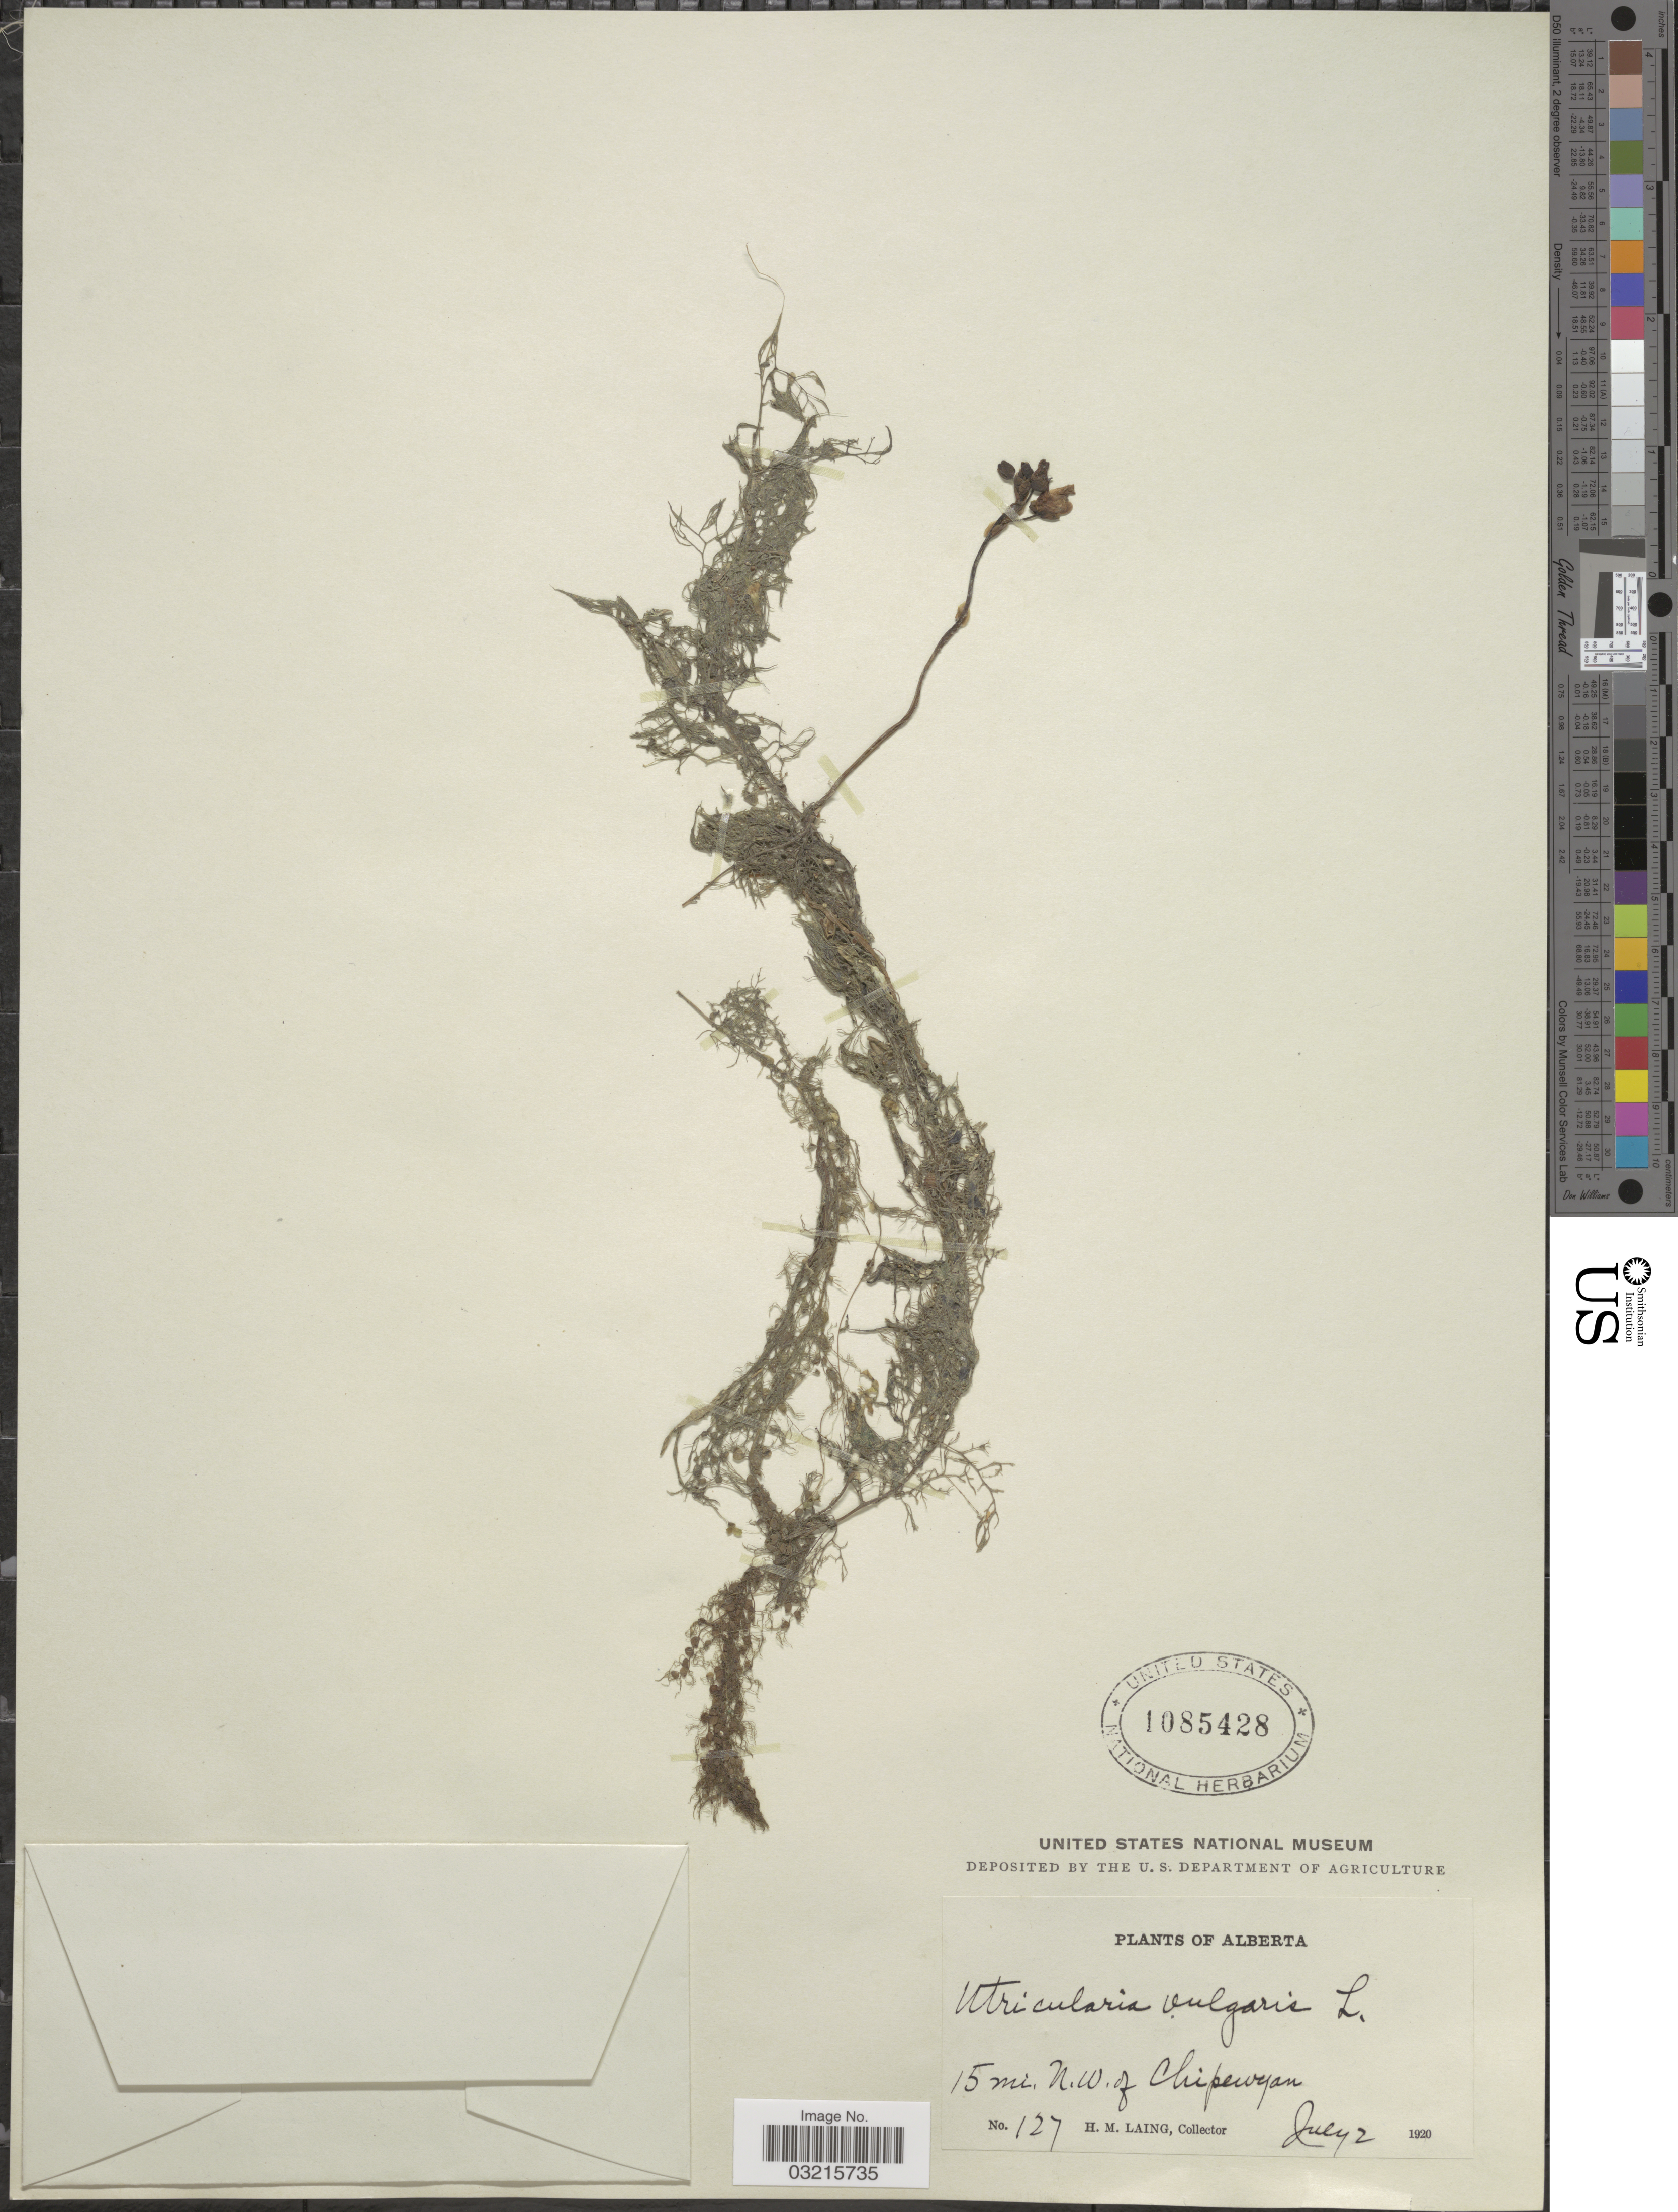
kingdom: Plantae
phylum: Tracheophyta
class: Magnoliopsida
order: Lamiales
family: Lentibulariaceae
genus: Utricularia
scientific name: Utricularia vulgaris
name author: L.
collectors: H. Laing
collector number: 127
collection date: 1920-07-02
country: Canada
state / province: Alberta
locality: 15 mi. N.W. of Chipewyan.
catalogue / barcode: US 1085428